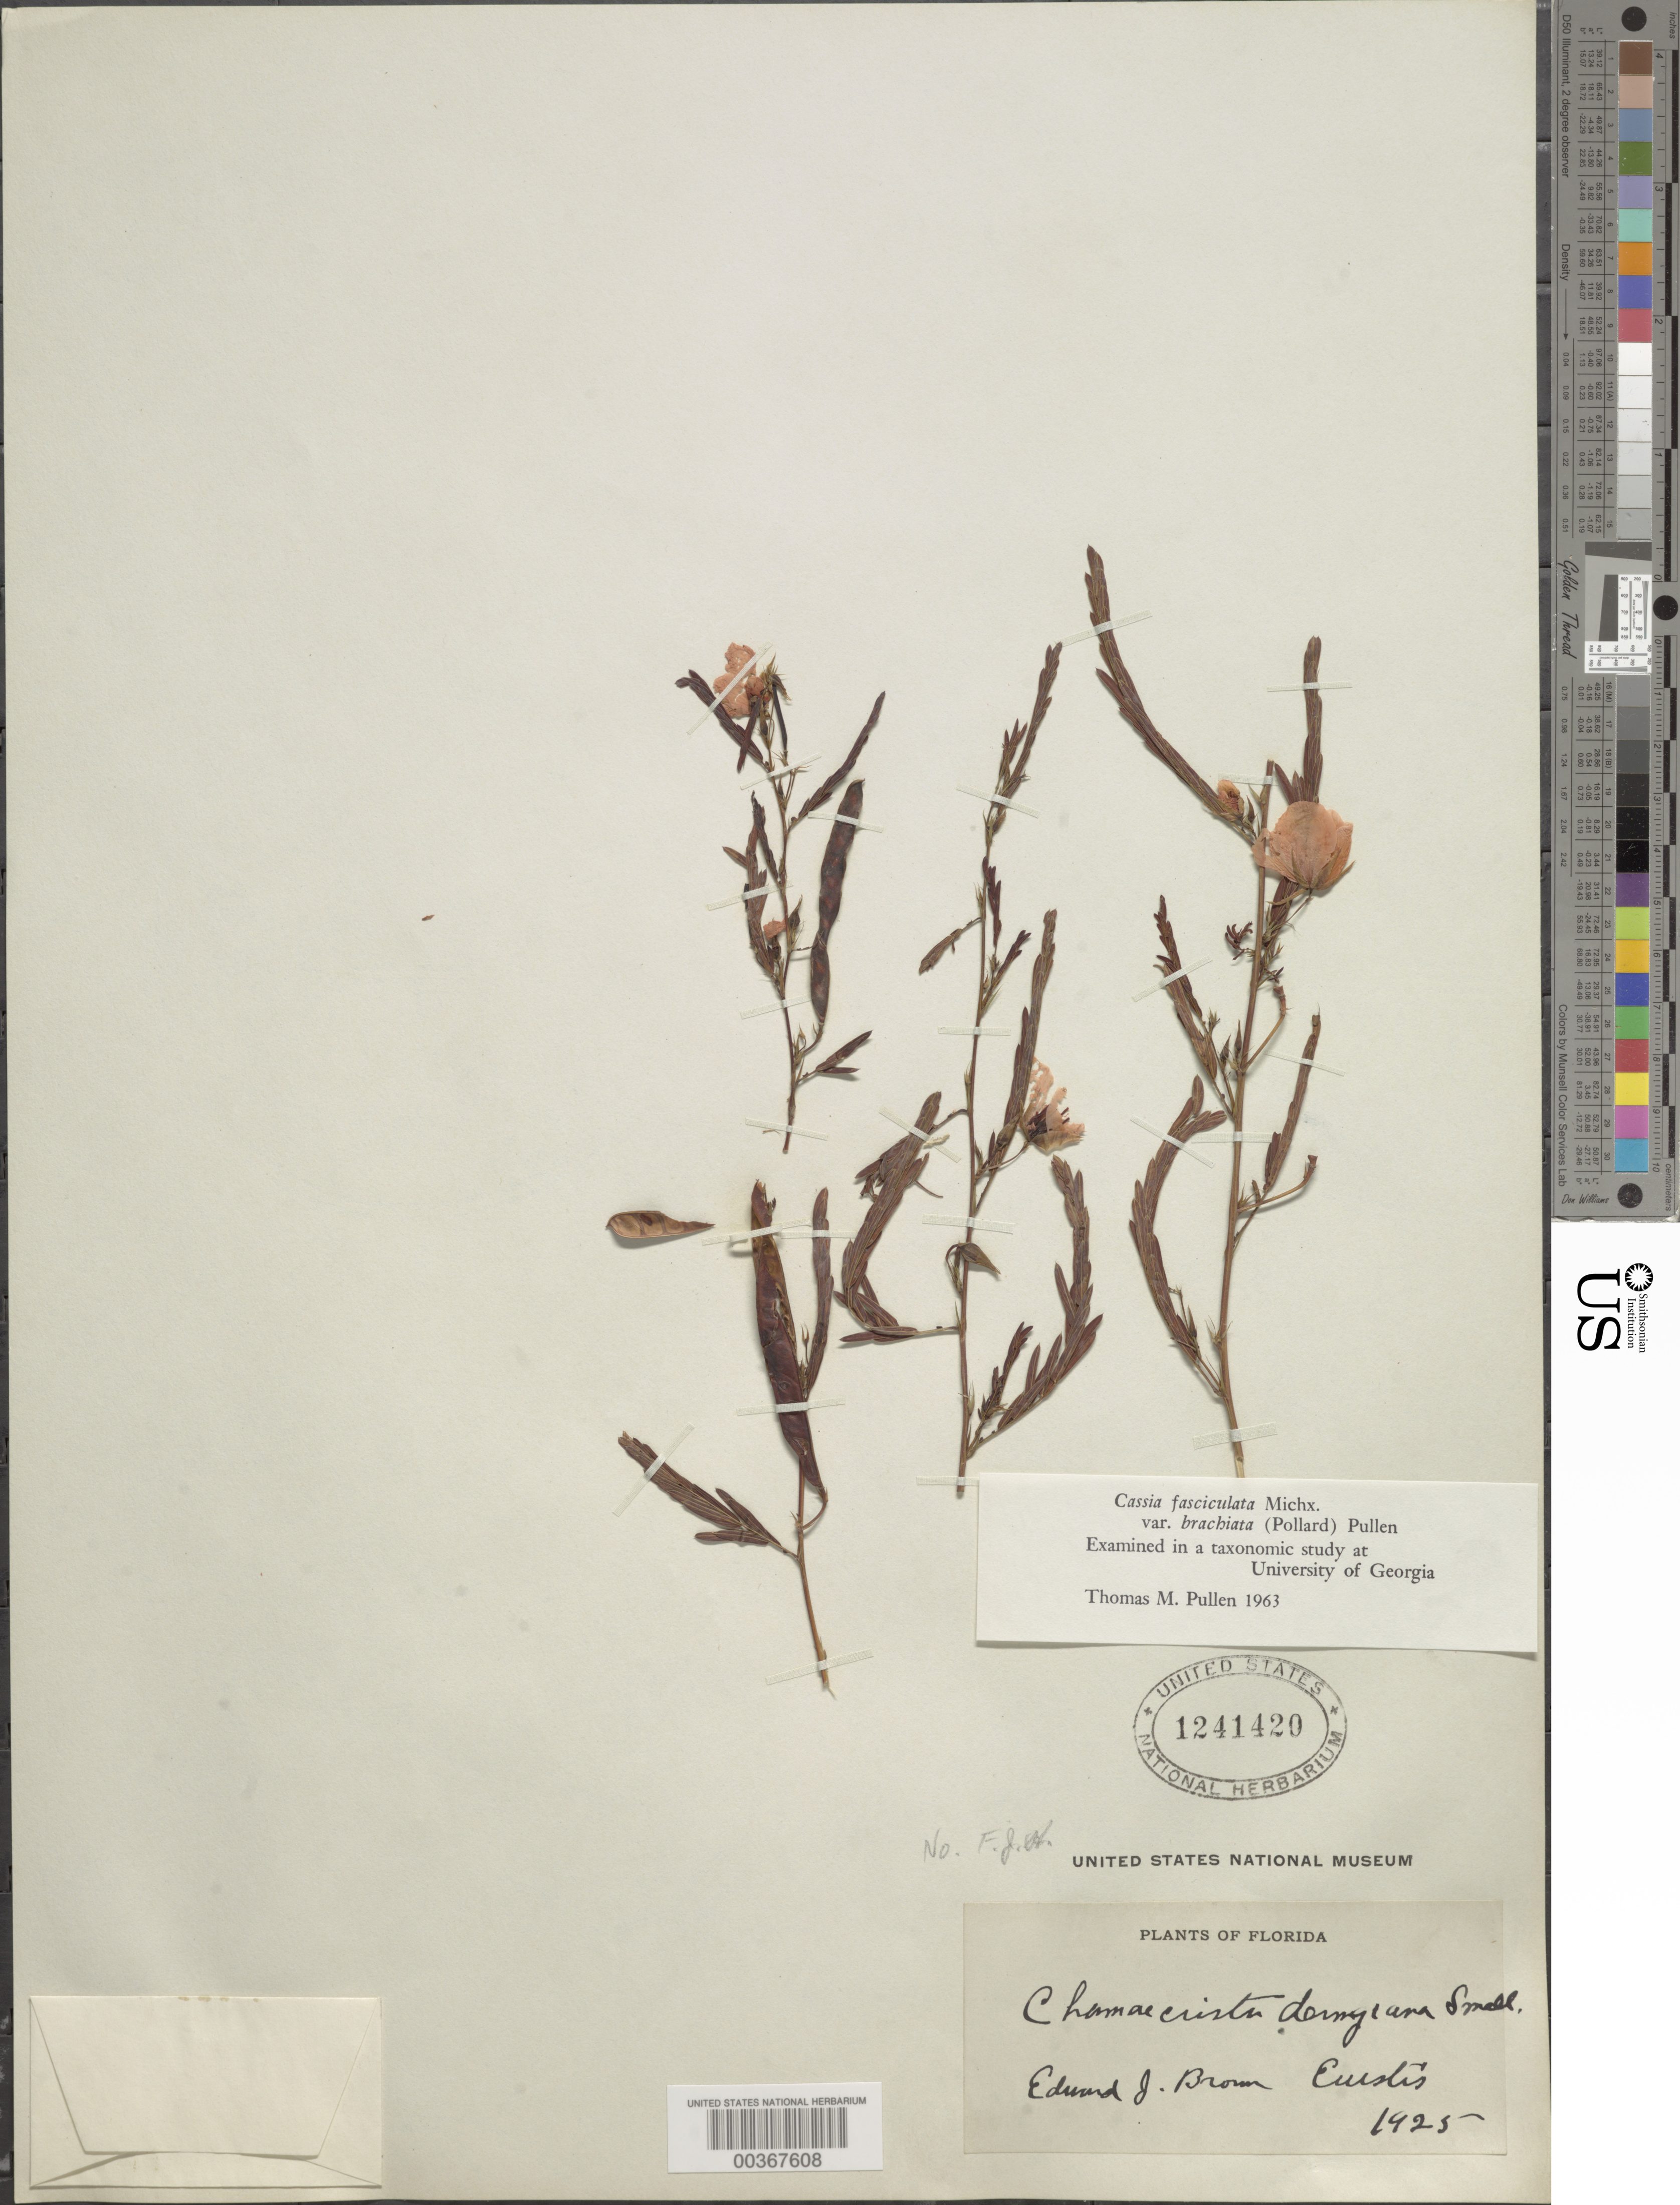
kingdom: Plantae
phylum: Tracheophyta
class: Magnoliopsida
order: Fabales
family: Fabaceae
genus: Chamaecrista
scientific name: Chamaecrista fasciculata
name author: (Michx.) Greene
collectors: J. E. Brown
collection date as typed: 1925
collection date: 1925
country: United States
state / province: Florida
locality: Euistis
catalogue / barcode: US 1241420